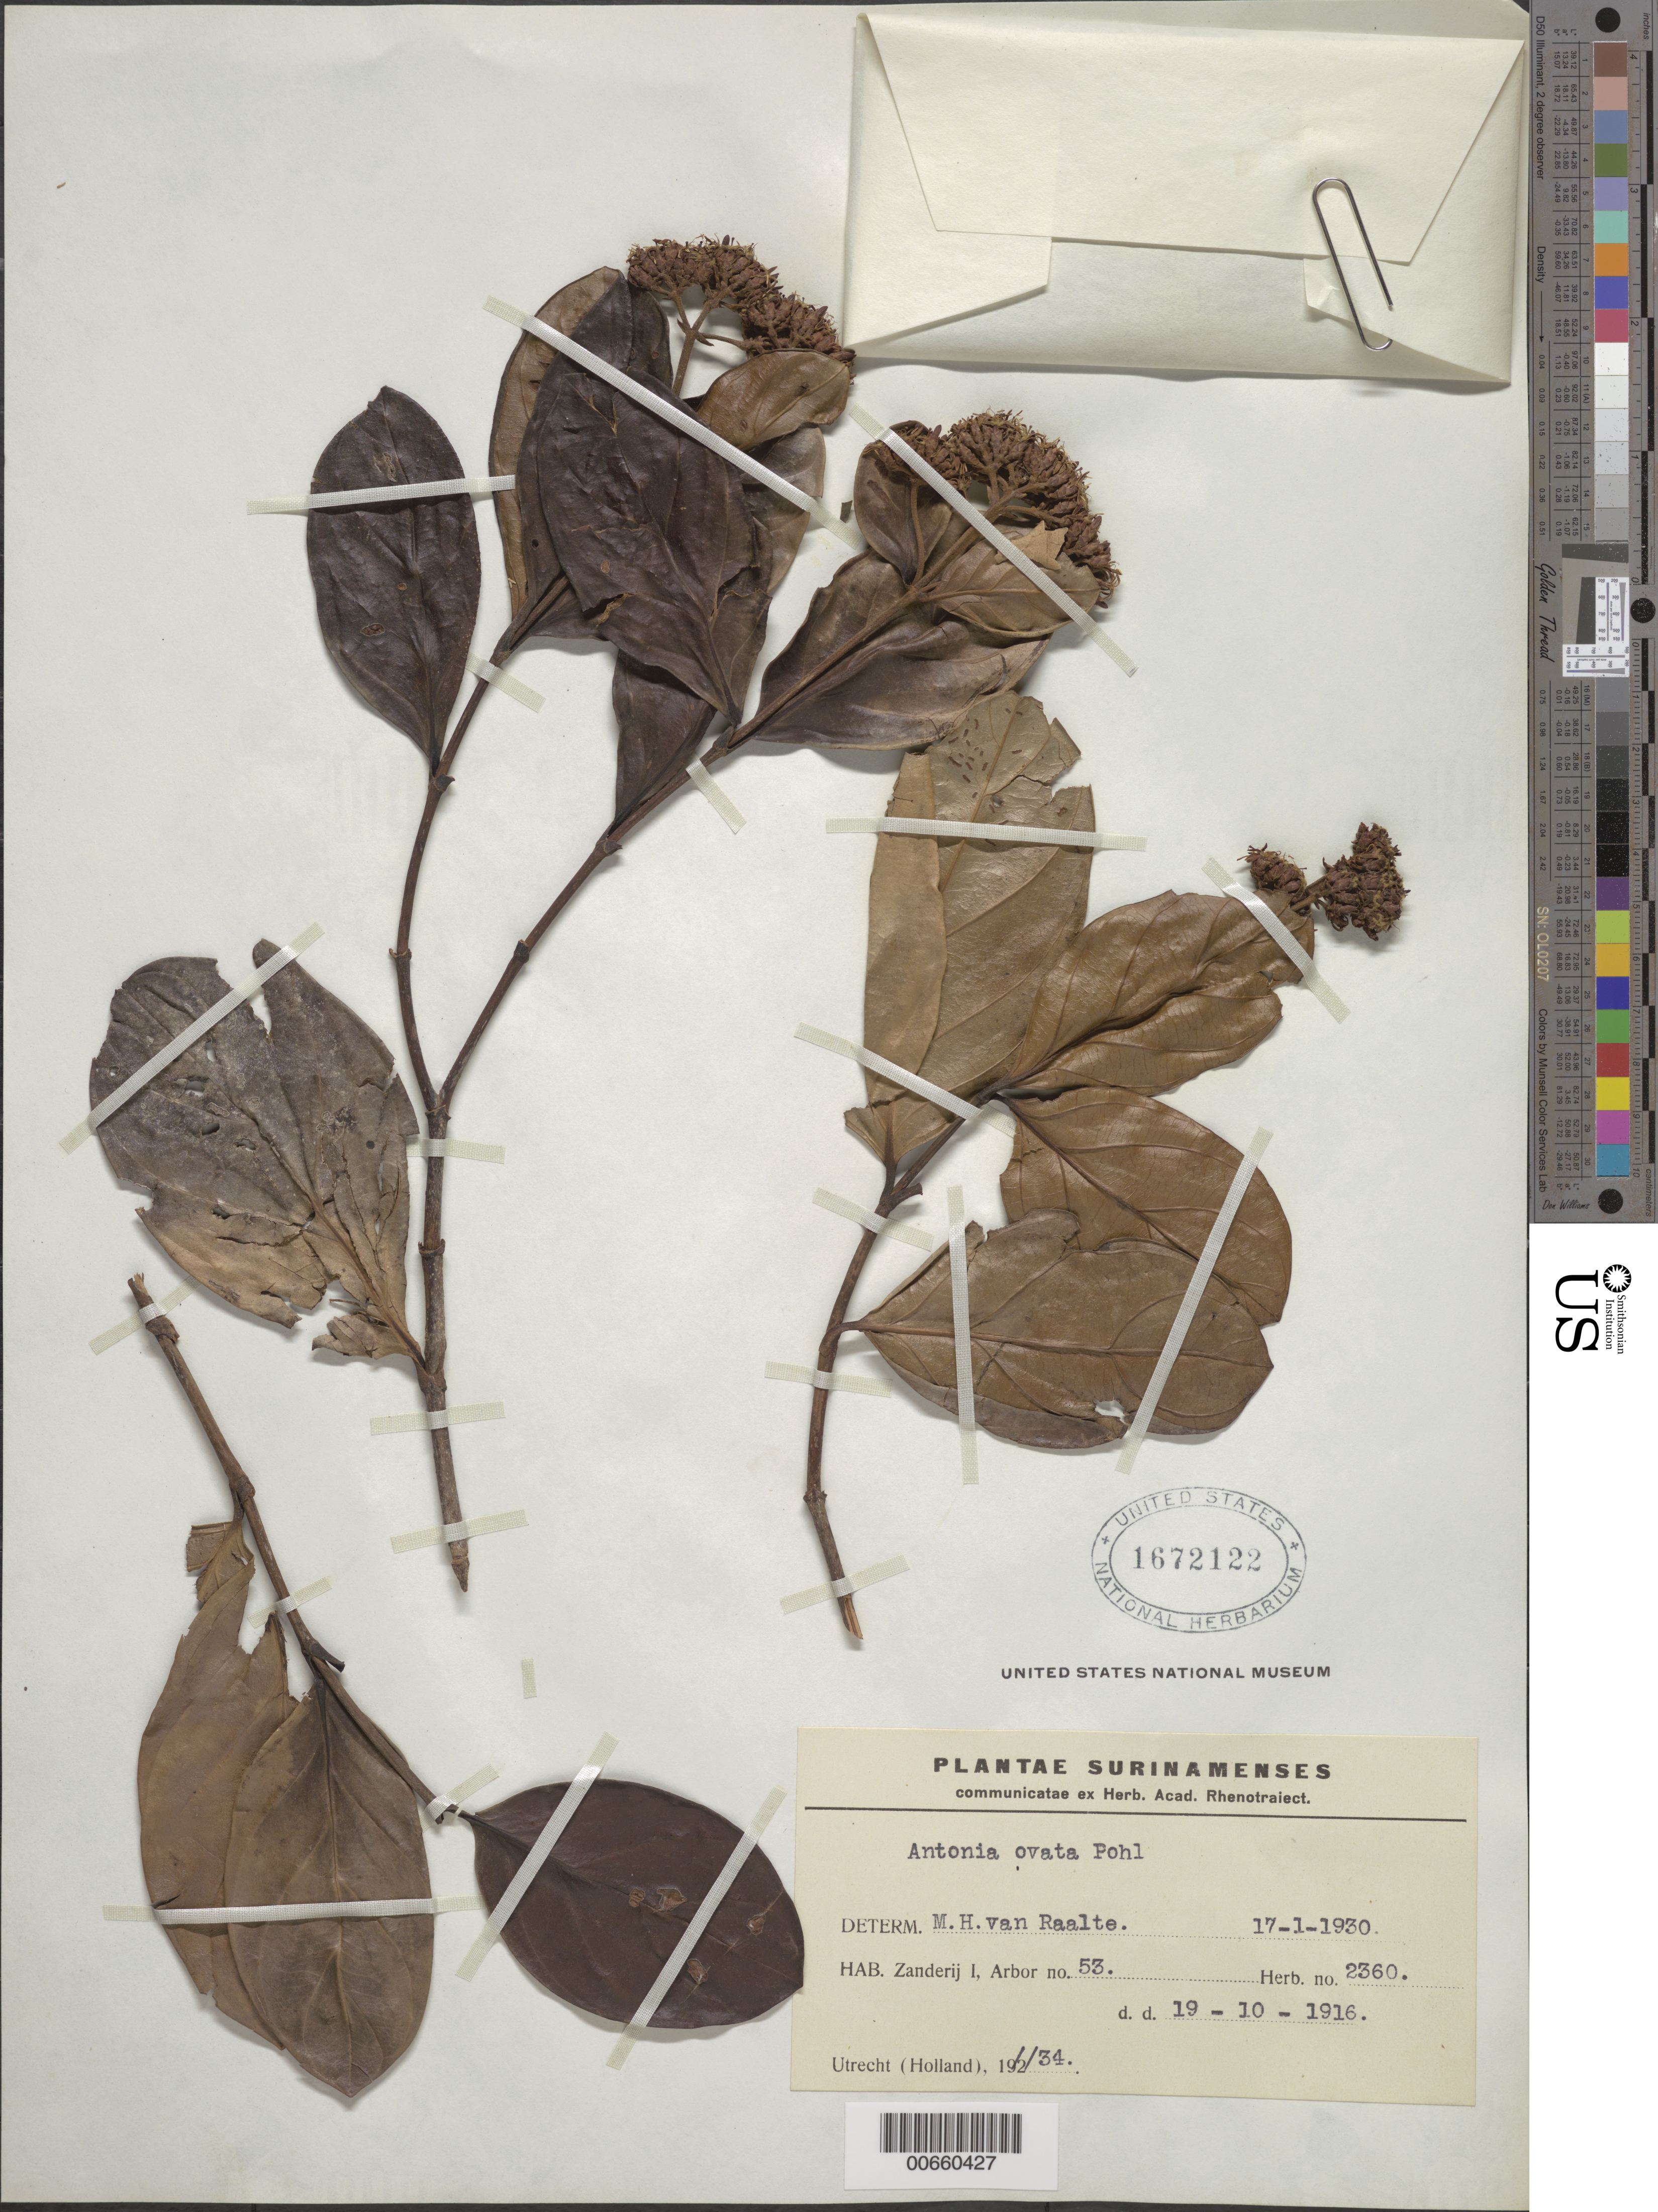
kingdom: Plantae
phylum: Tracheophyta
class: Magnoliopsida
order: Gentianales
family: Loganiaceae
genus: Antonia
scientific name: Antonia ovata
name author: Pohl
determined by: Van Raalte, M. H.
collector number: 2360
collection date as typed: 19-Oct-16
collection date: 1916-10-19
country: Suriname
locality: Zanderij I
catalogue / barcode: US 1672122